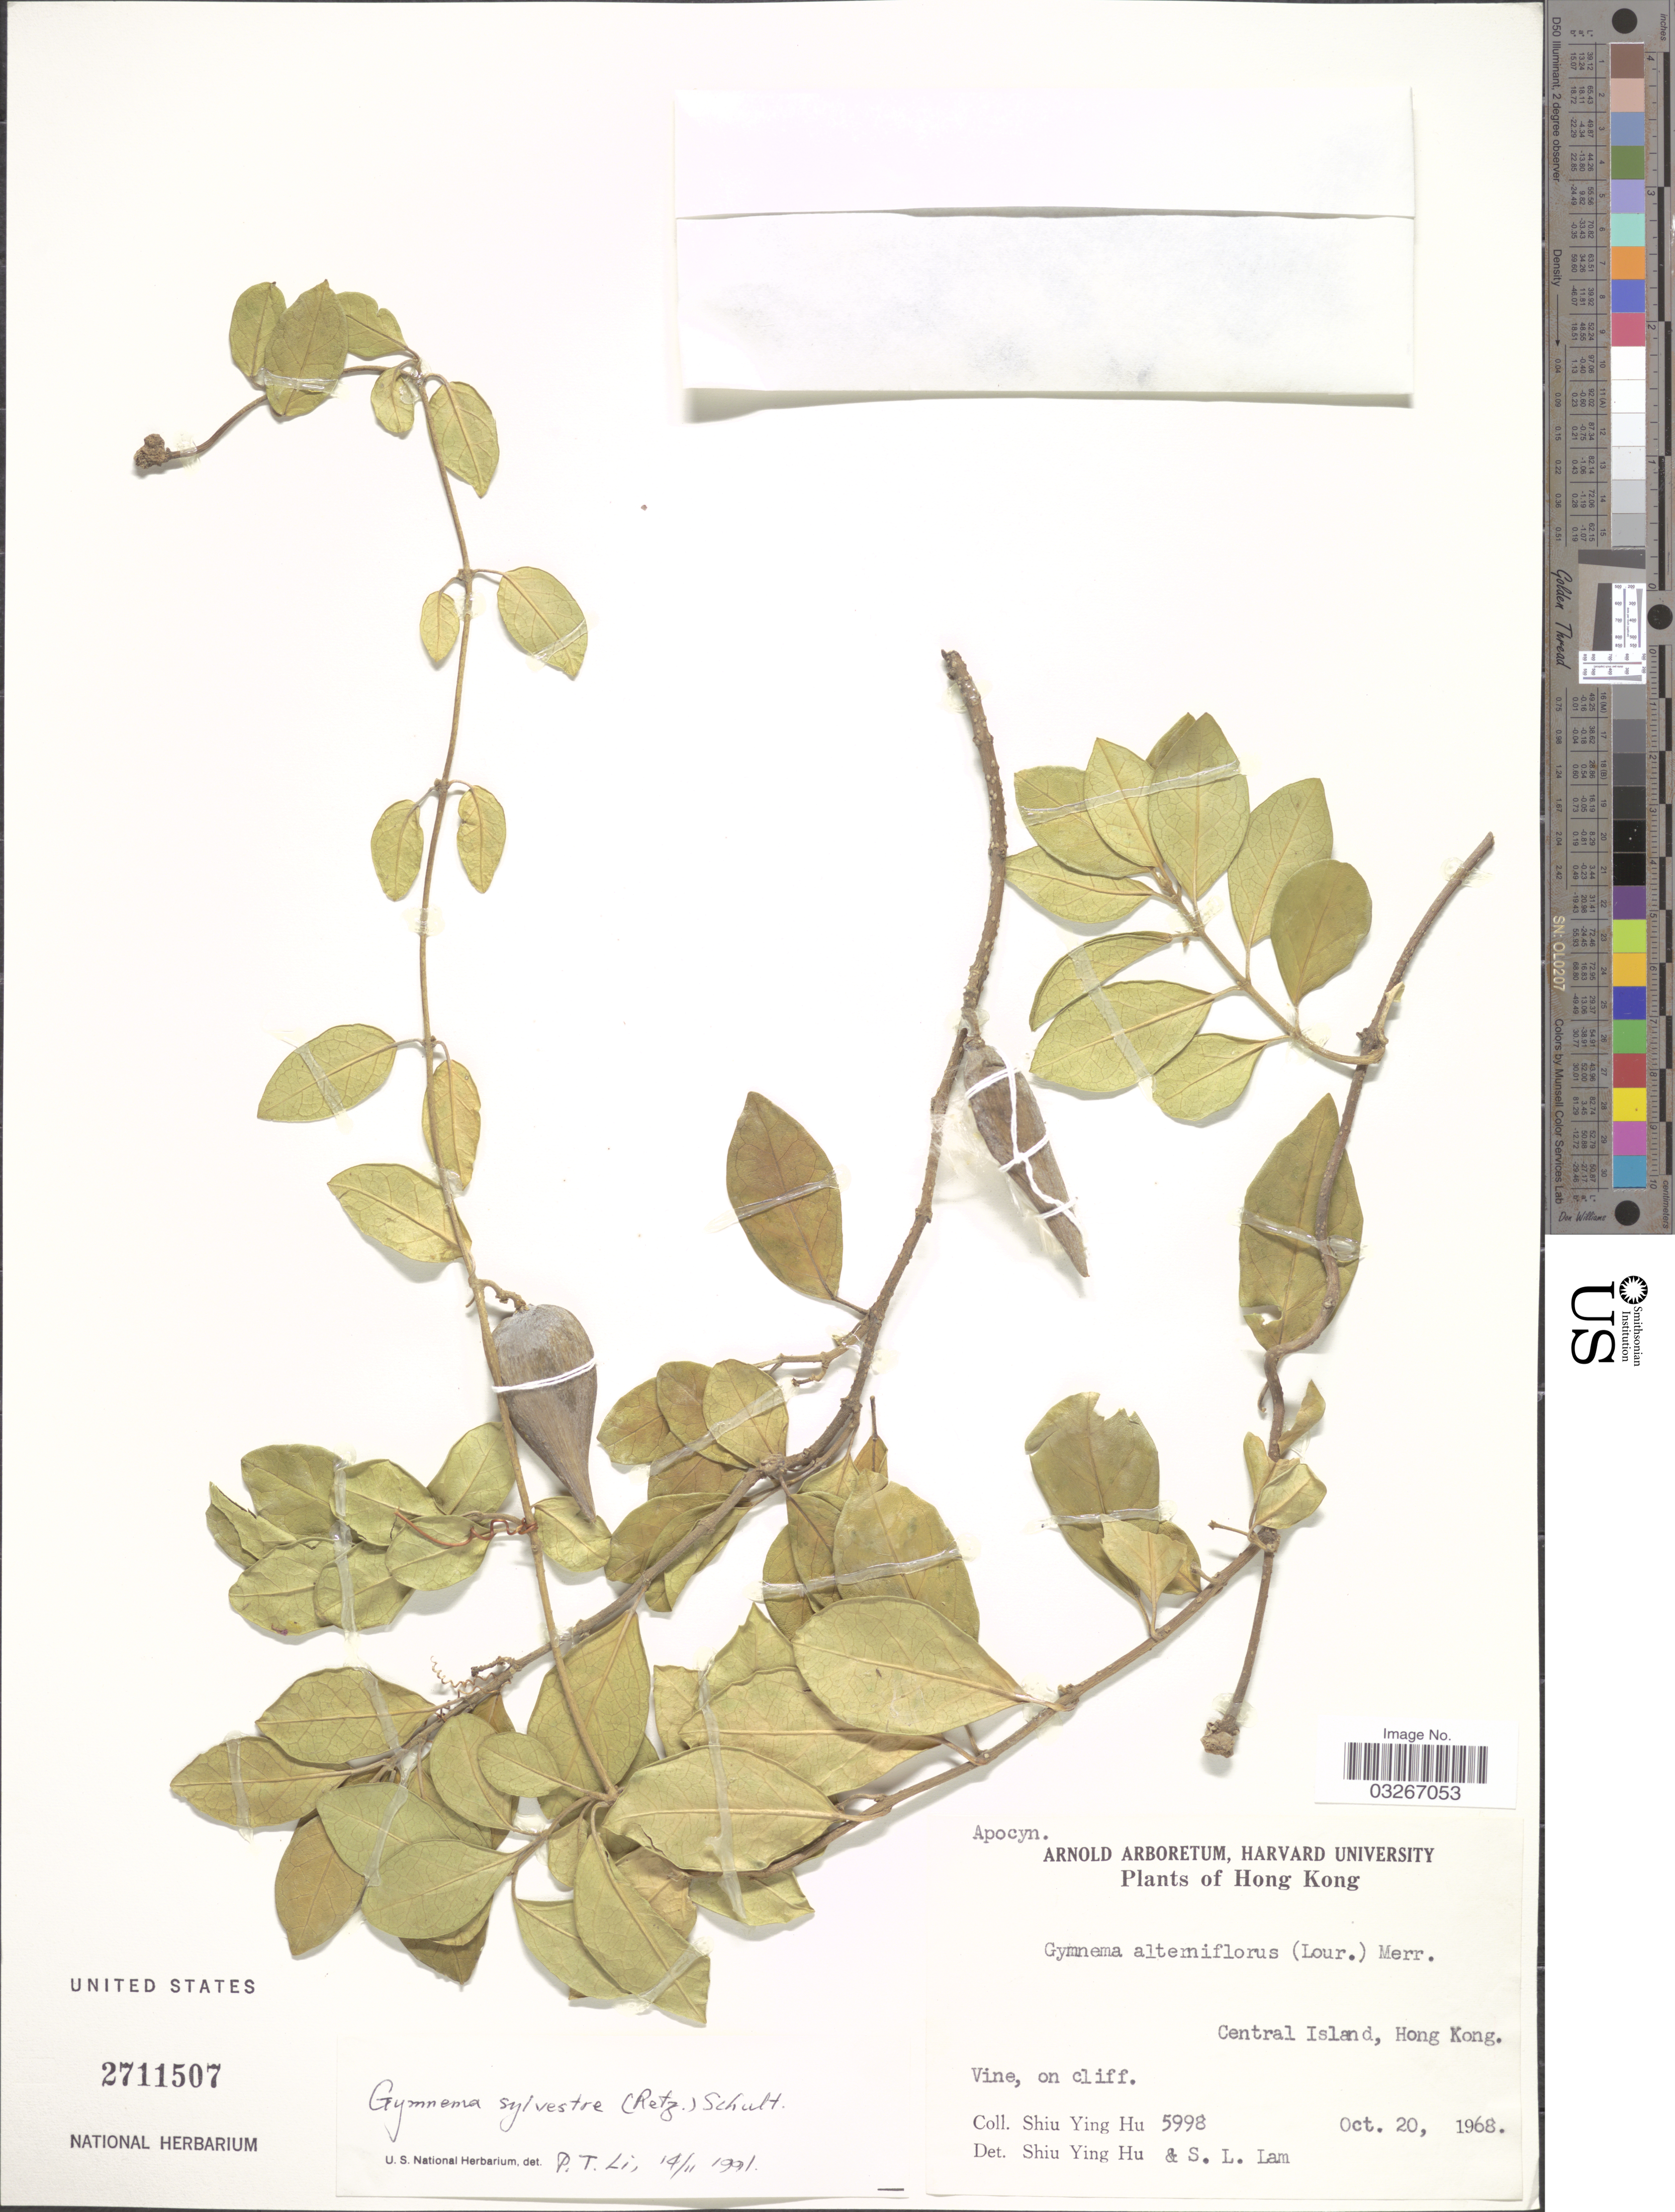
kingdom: Plantae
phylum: Tracheophyta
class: Magnoliopsida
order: Gentianales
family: Apocynaceae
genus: Gymnema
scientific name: Gymnema sylvestre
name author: (Retz.) R. Br. ex Schult. in Roem. & Schult.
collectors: S. Y. Hu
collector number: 5998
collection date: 1968-10-20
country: China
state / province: Hong Kong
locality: Central Island.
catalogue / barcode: US 2711507